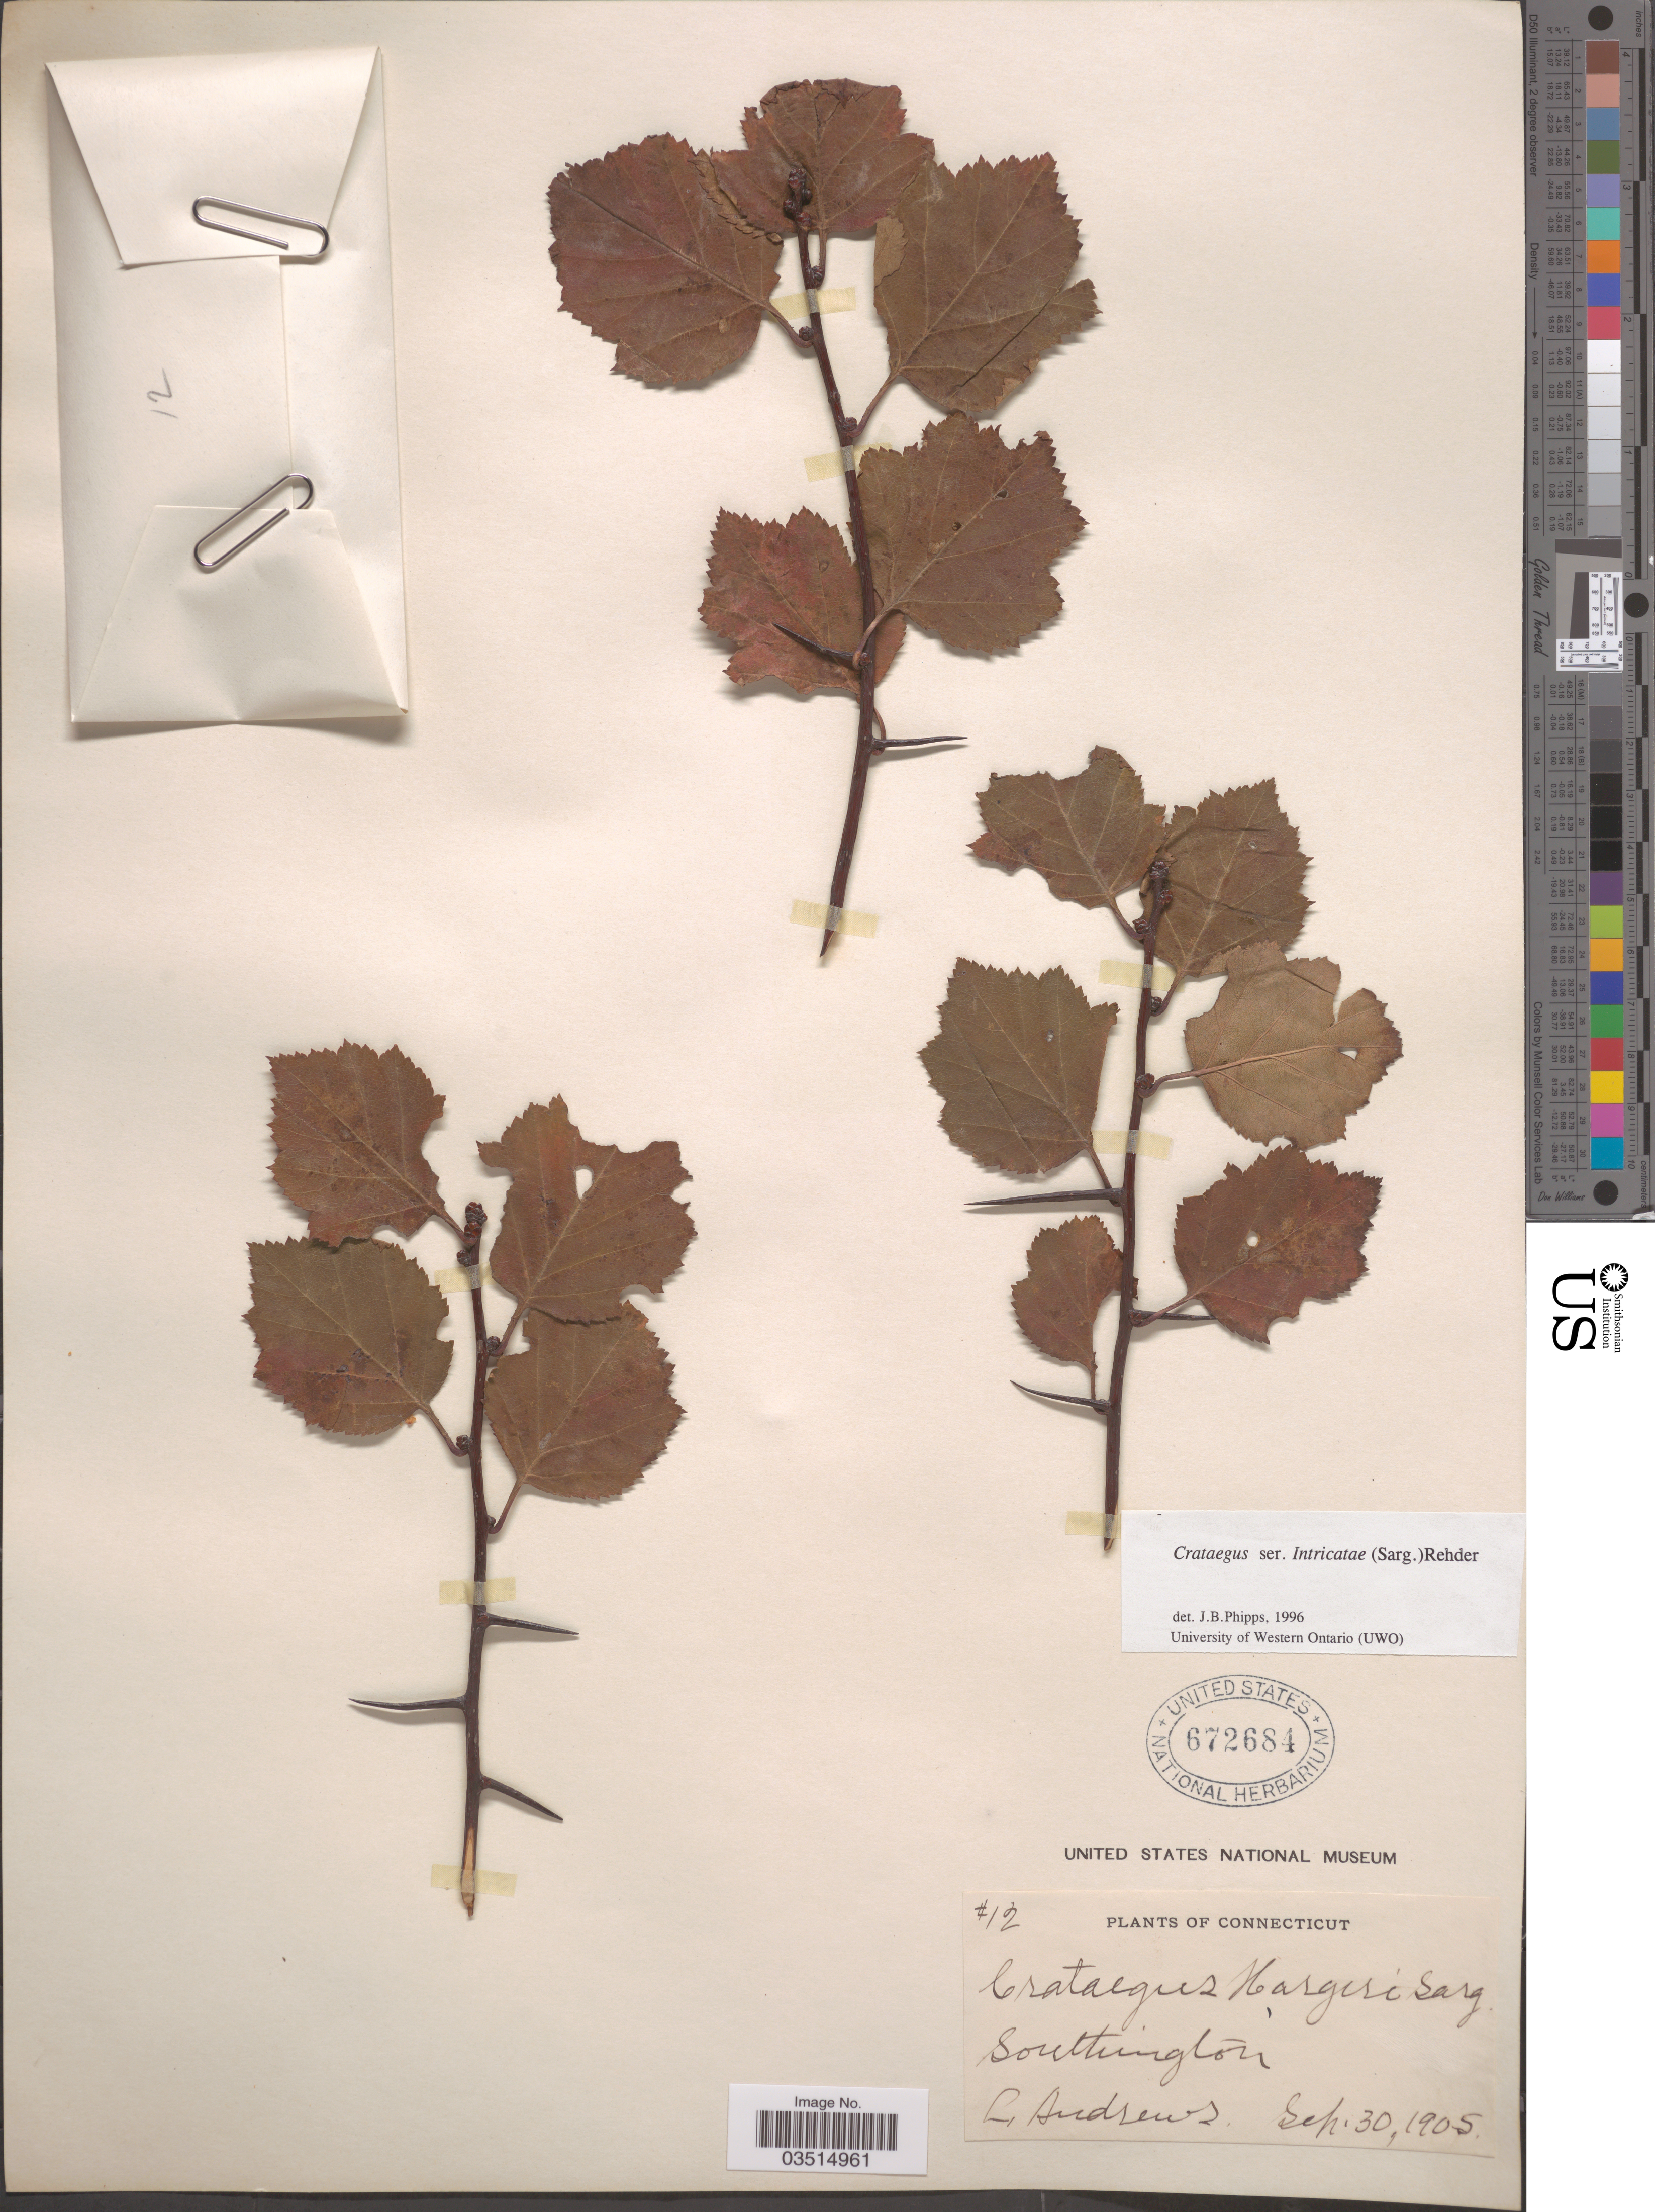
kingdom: Plantae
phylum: Tracheophyta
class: Magnoliopsida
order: Rosales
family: Rosaceae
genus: Crataegus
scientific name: Crataegus hargeri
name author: Sarg.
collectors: L. Andrews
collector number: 12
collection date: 1905-09-30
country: United States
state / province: Connecticut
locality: Southington.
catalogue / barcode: US 672684